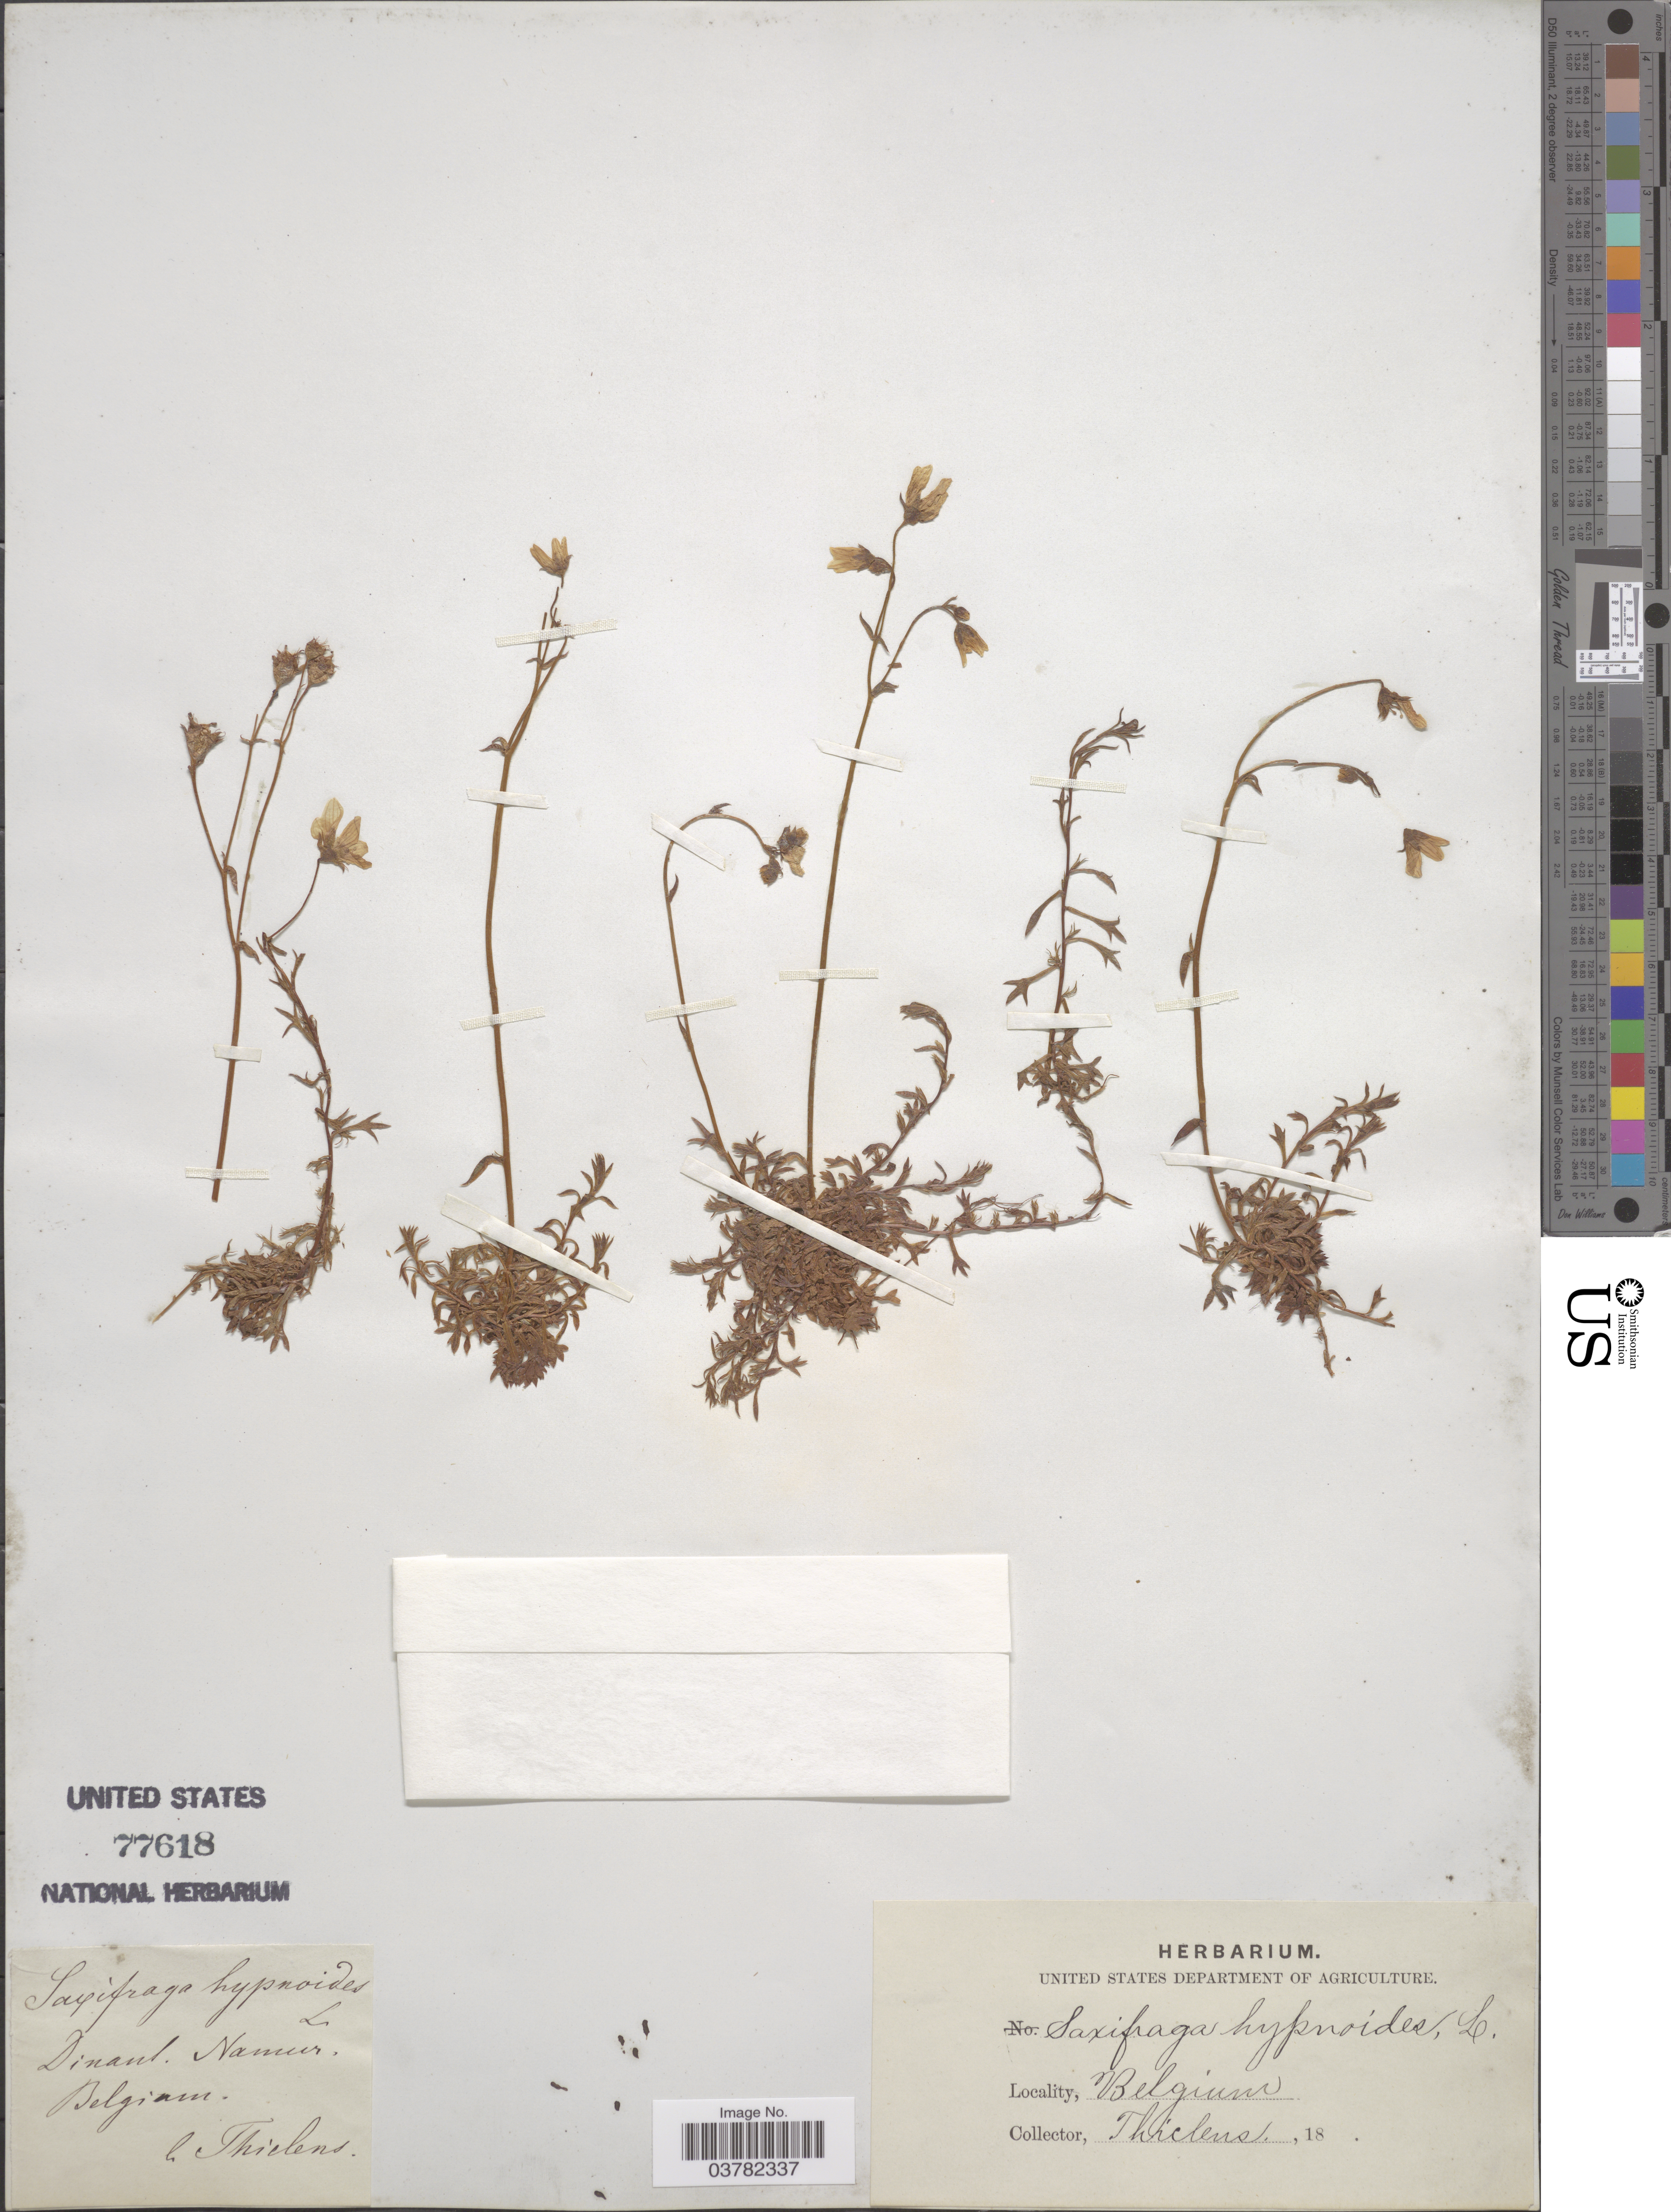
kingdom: Plantae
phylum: Tracheophyta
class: Magnoliopsida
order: Saxifragales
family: Saxifragaceae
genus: Saxifraga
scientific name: Saxifraga hypnoides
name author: L.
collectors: Thielens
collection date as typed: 18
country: Belgium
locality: Dinant. Namur.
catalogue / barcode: US 77618